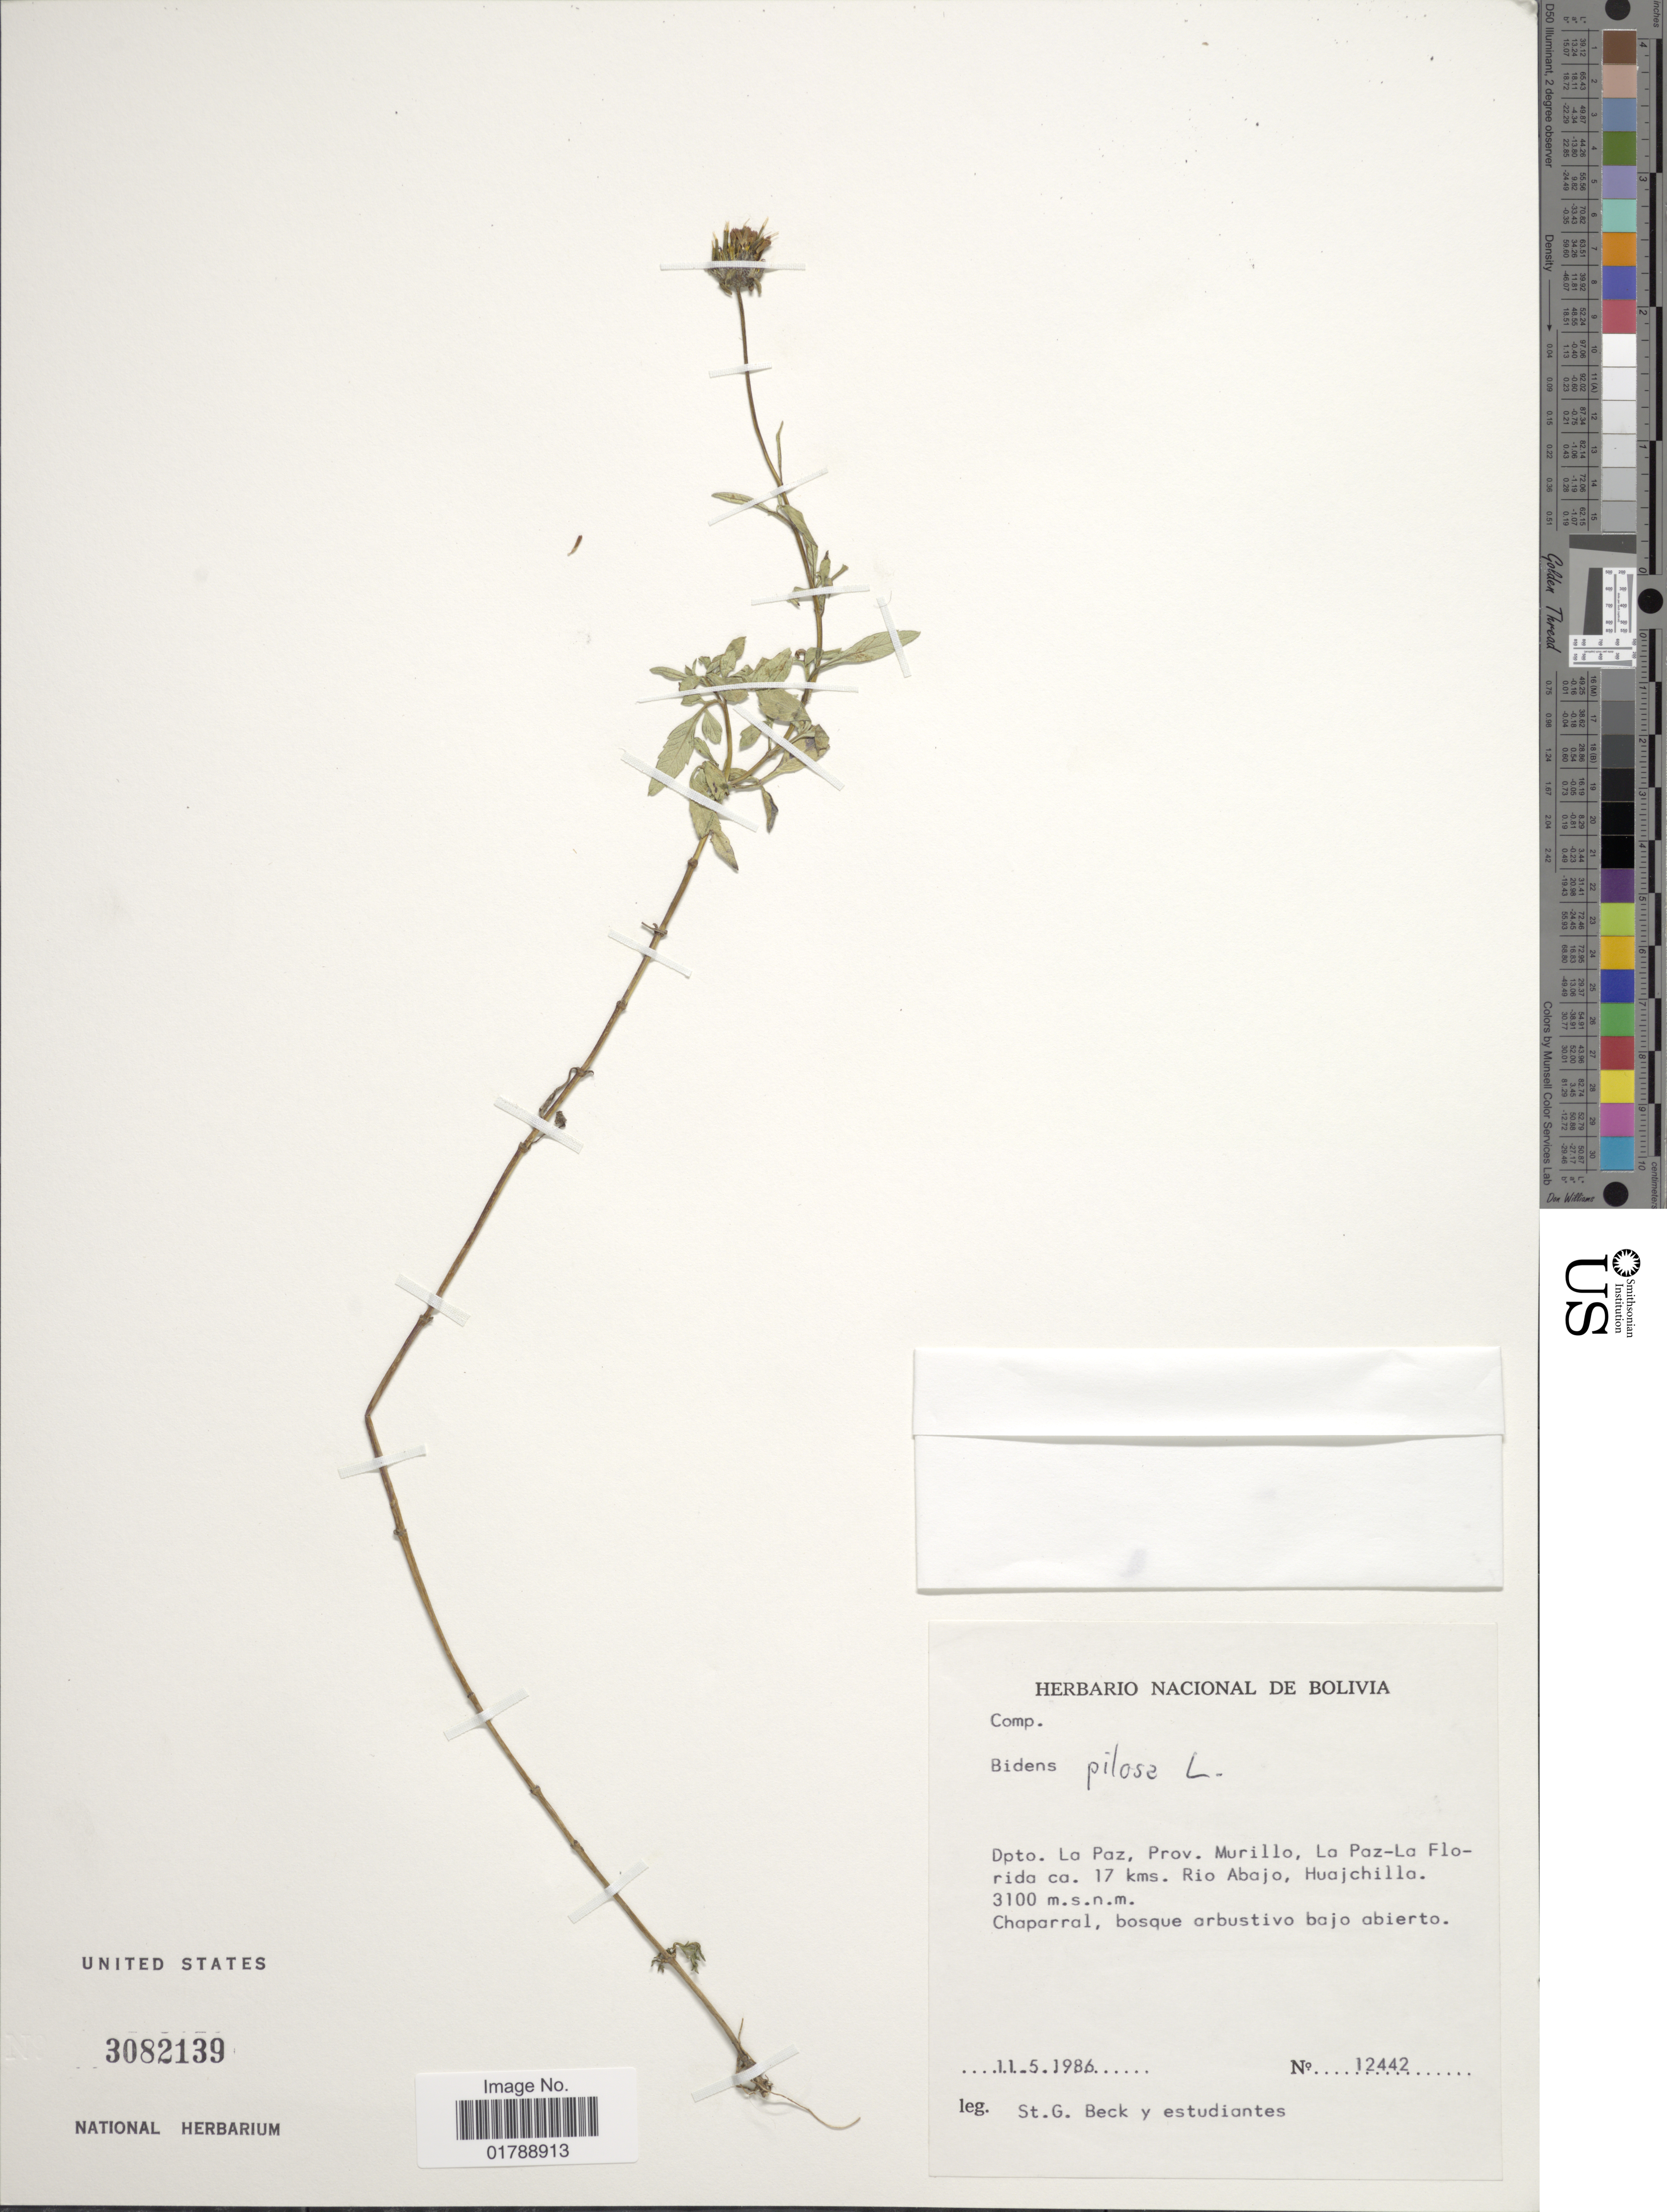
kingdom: Plantae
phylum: Tracheophyta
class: Magnoliopsida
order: Asterales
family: Asteraceae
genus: Bidens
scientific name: Bidens pilosa var. radiata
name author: (Sch. Bip.) J.A. Schmidt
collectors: S. G. Beck & et al.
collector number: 12442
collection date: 1986-05-11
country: Bolivia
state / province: La Paz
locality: Prov. Murillo, La Paz-La Florida ca. 17 kms. Rio Abajo, Huajchilla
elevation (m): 3100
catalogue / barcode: US 3082139